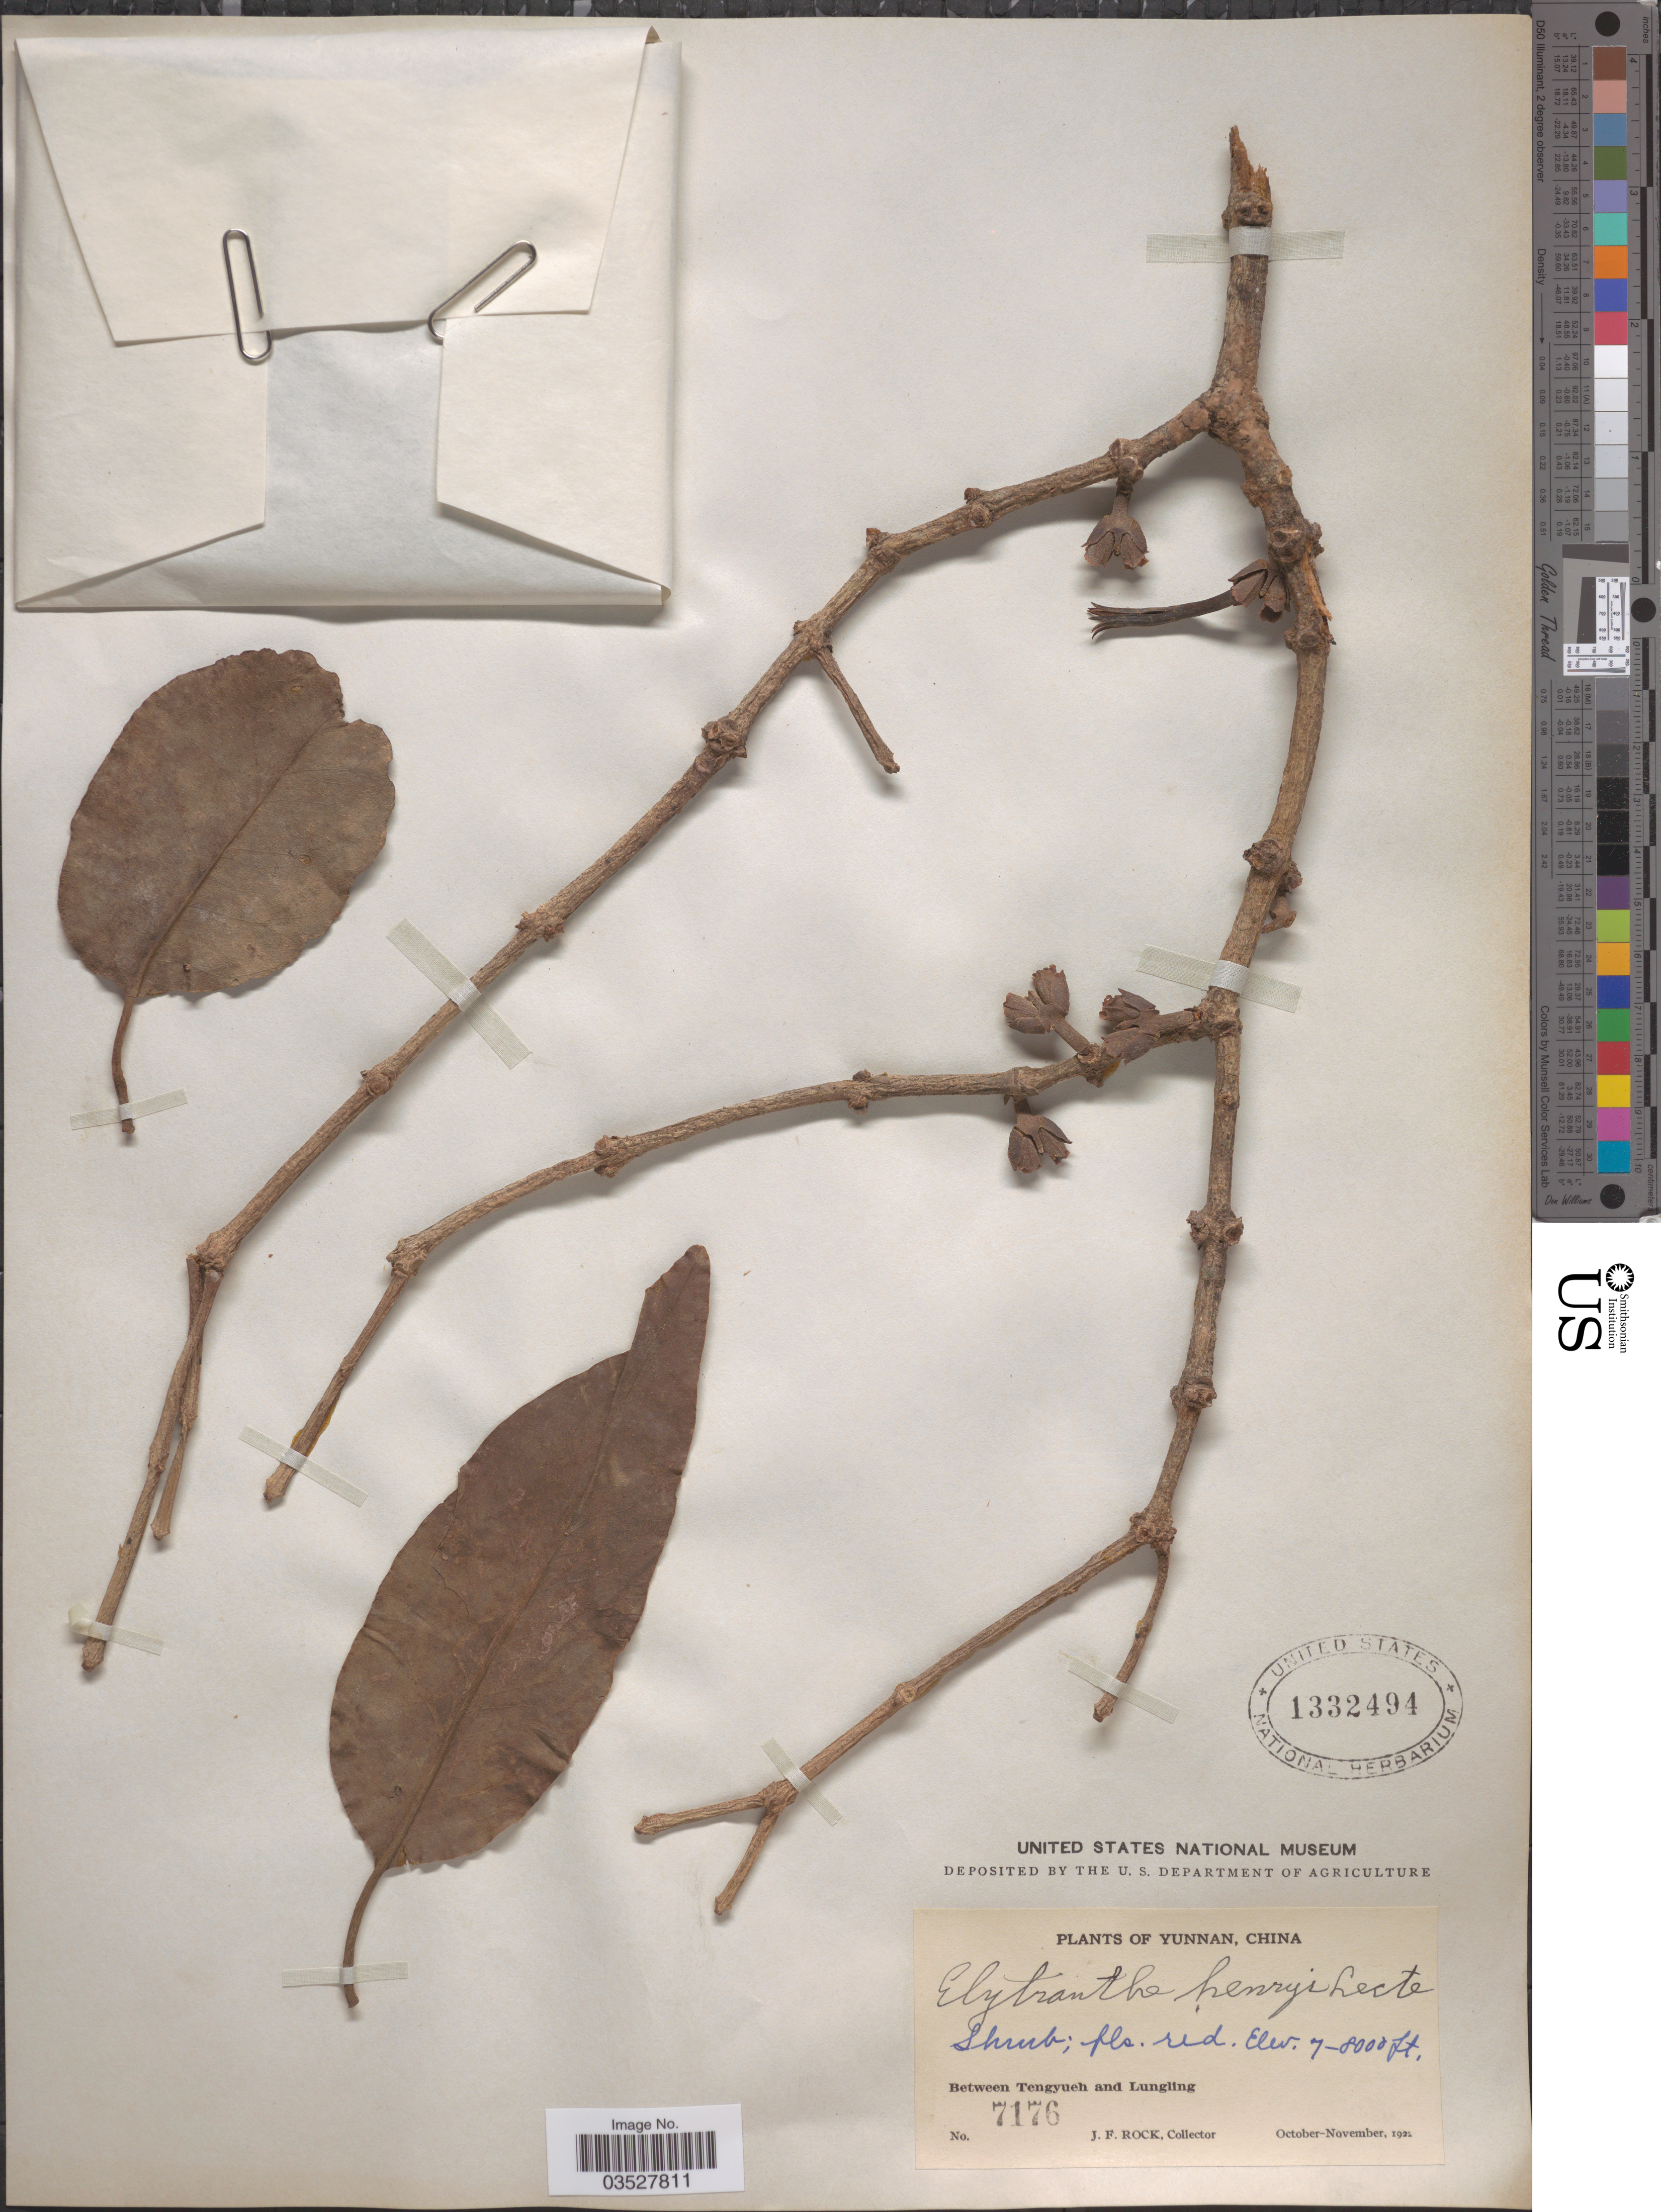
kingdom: Plantae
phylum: Tracheophyta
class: Magnoliopsida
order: Santalales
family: Loranthaceae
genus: Elytranthe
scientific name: Elytranthe henryi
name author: Lecomte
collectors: J. Rock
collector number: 7176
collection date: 1922-10/1922-11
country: China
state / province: Yunnan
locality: Between Tengyueh and Lungling.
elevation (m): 2134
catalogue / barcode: US 1332494